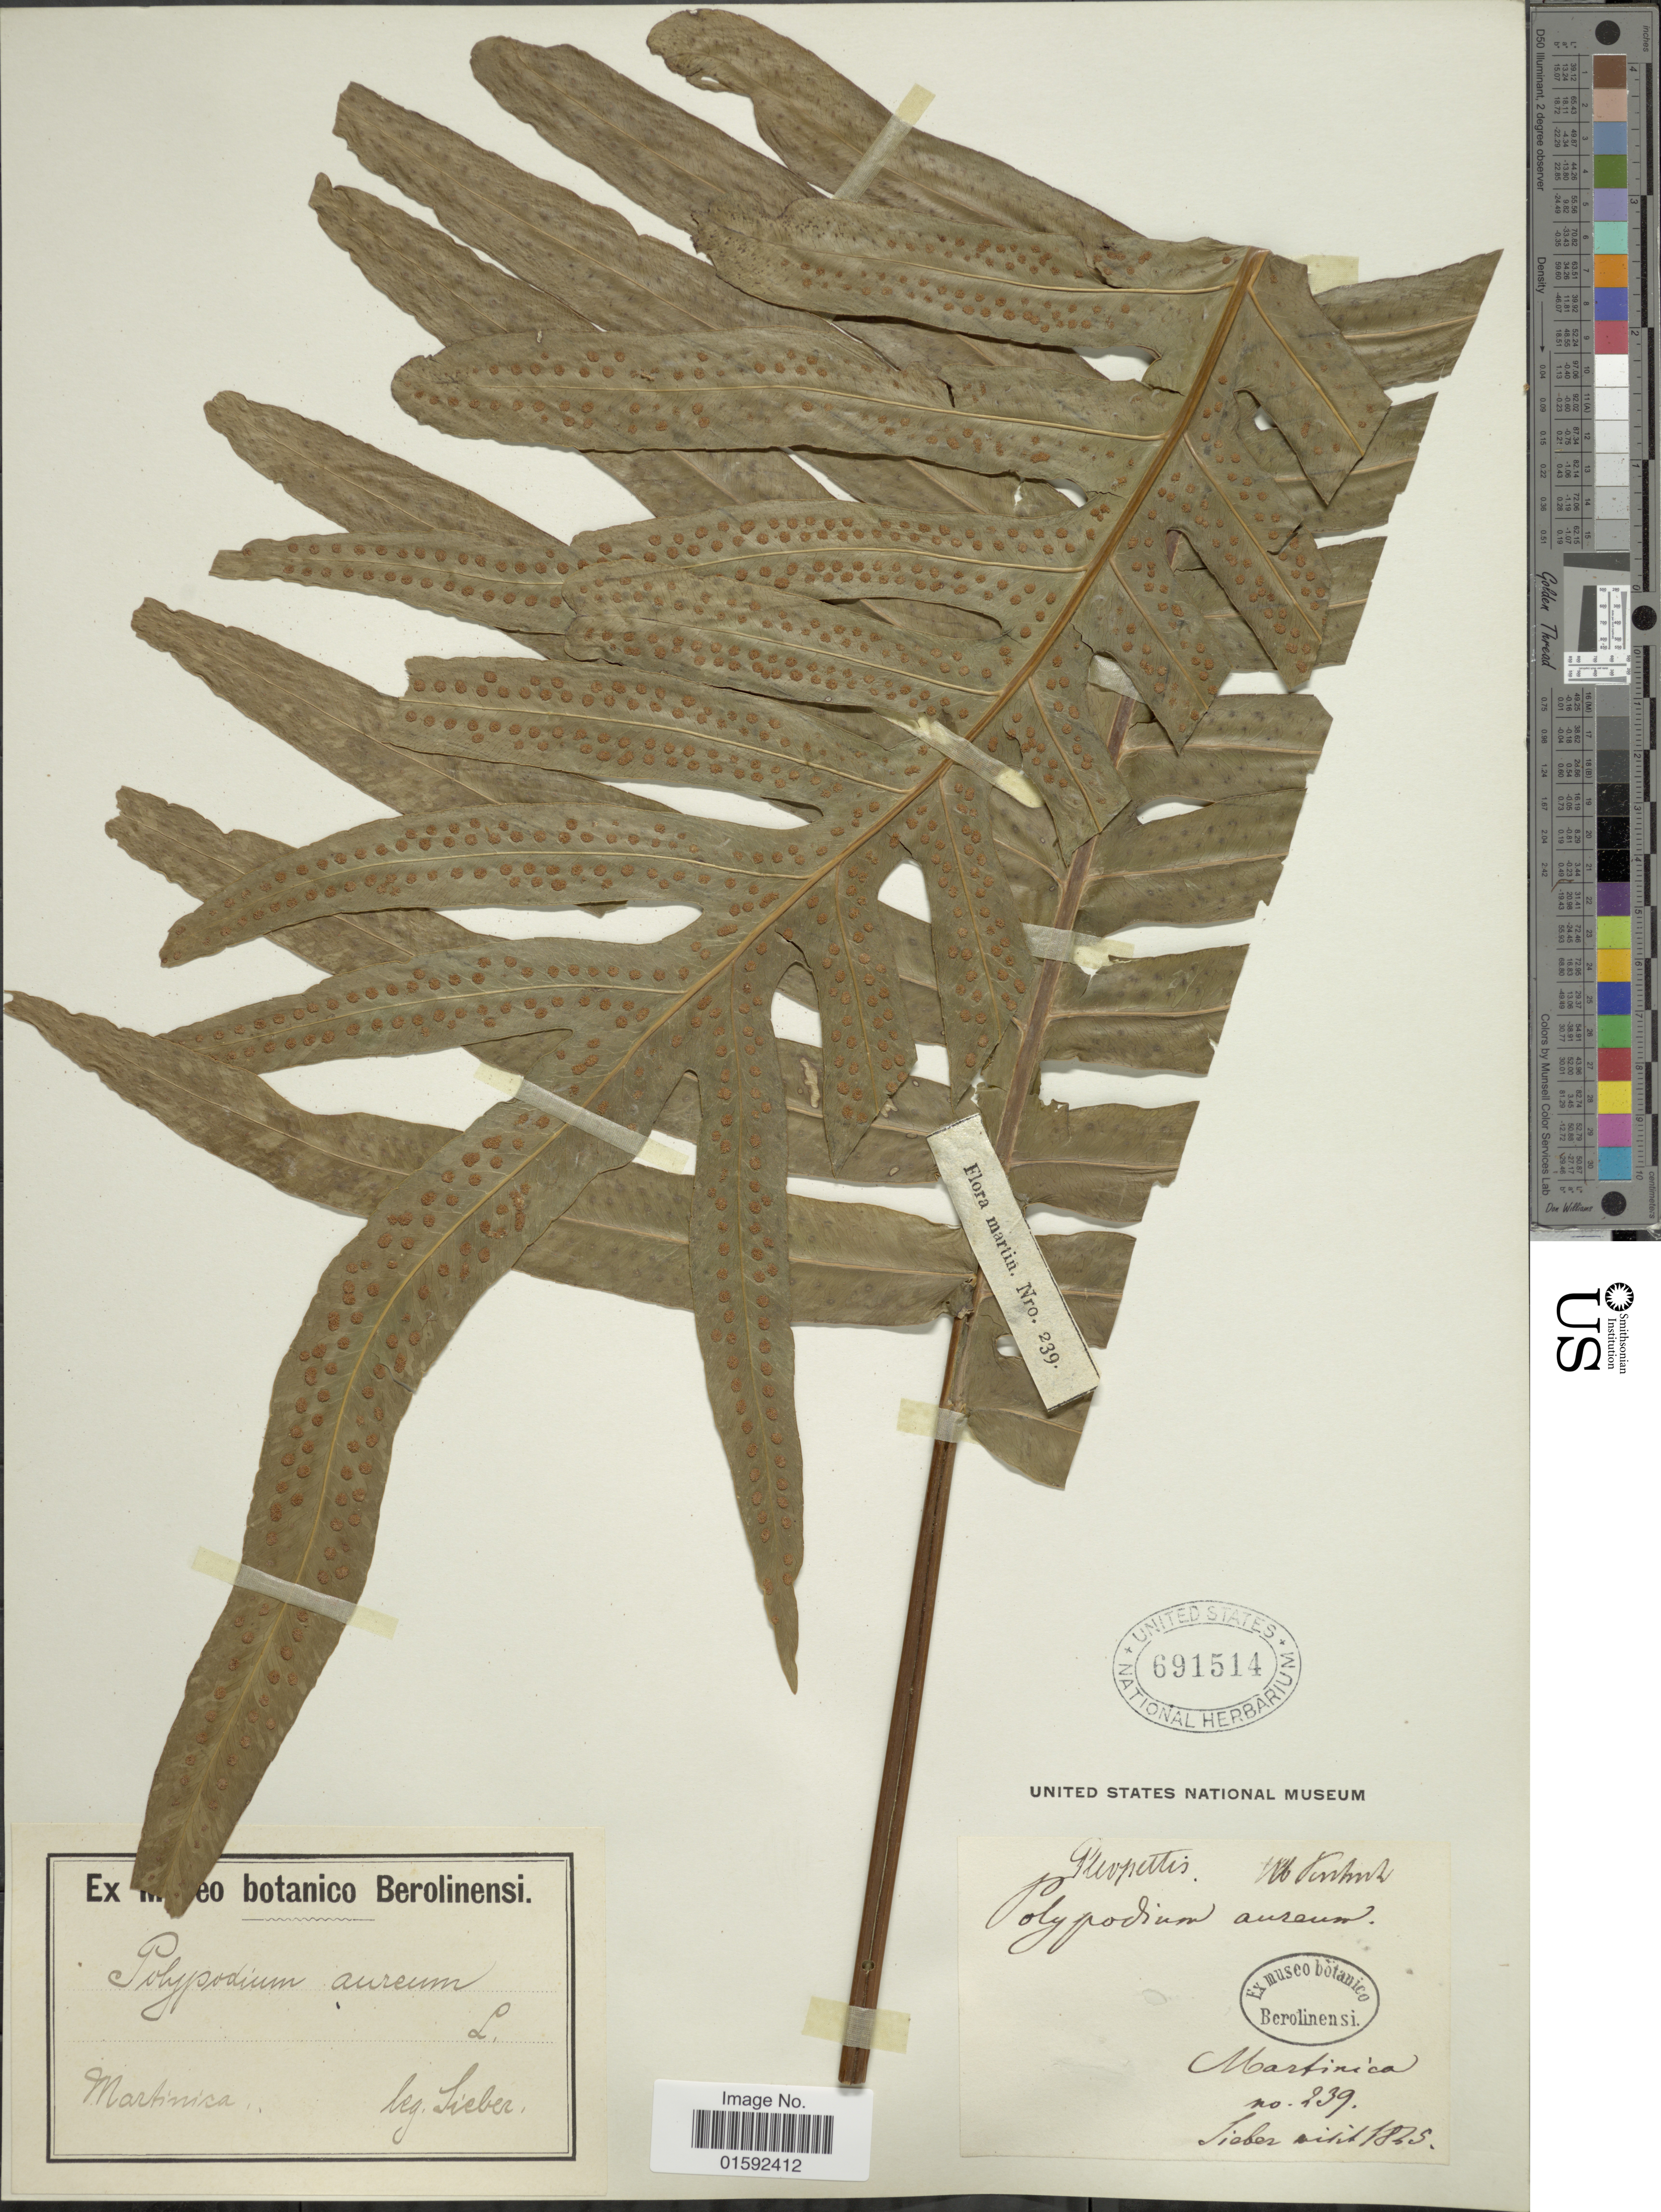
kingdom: Plantae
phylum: Tracheophyta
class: Polypodiopsida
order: Polypodiales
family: Polypodiaceae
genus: Phlebodium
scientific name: Phlebodium aureum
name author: (L.) J. Sm.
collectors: -- Sieber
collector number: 239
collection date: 1825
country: Martinique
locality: Martinica.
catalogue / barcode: US 691514